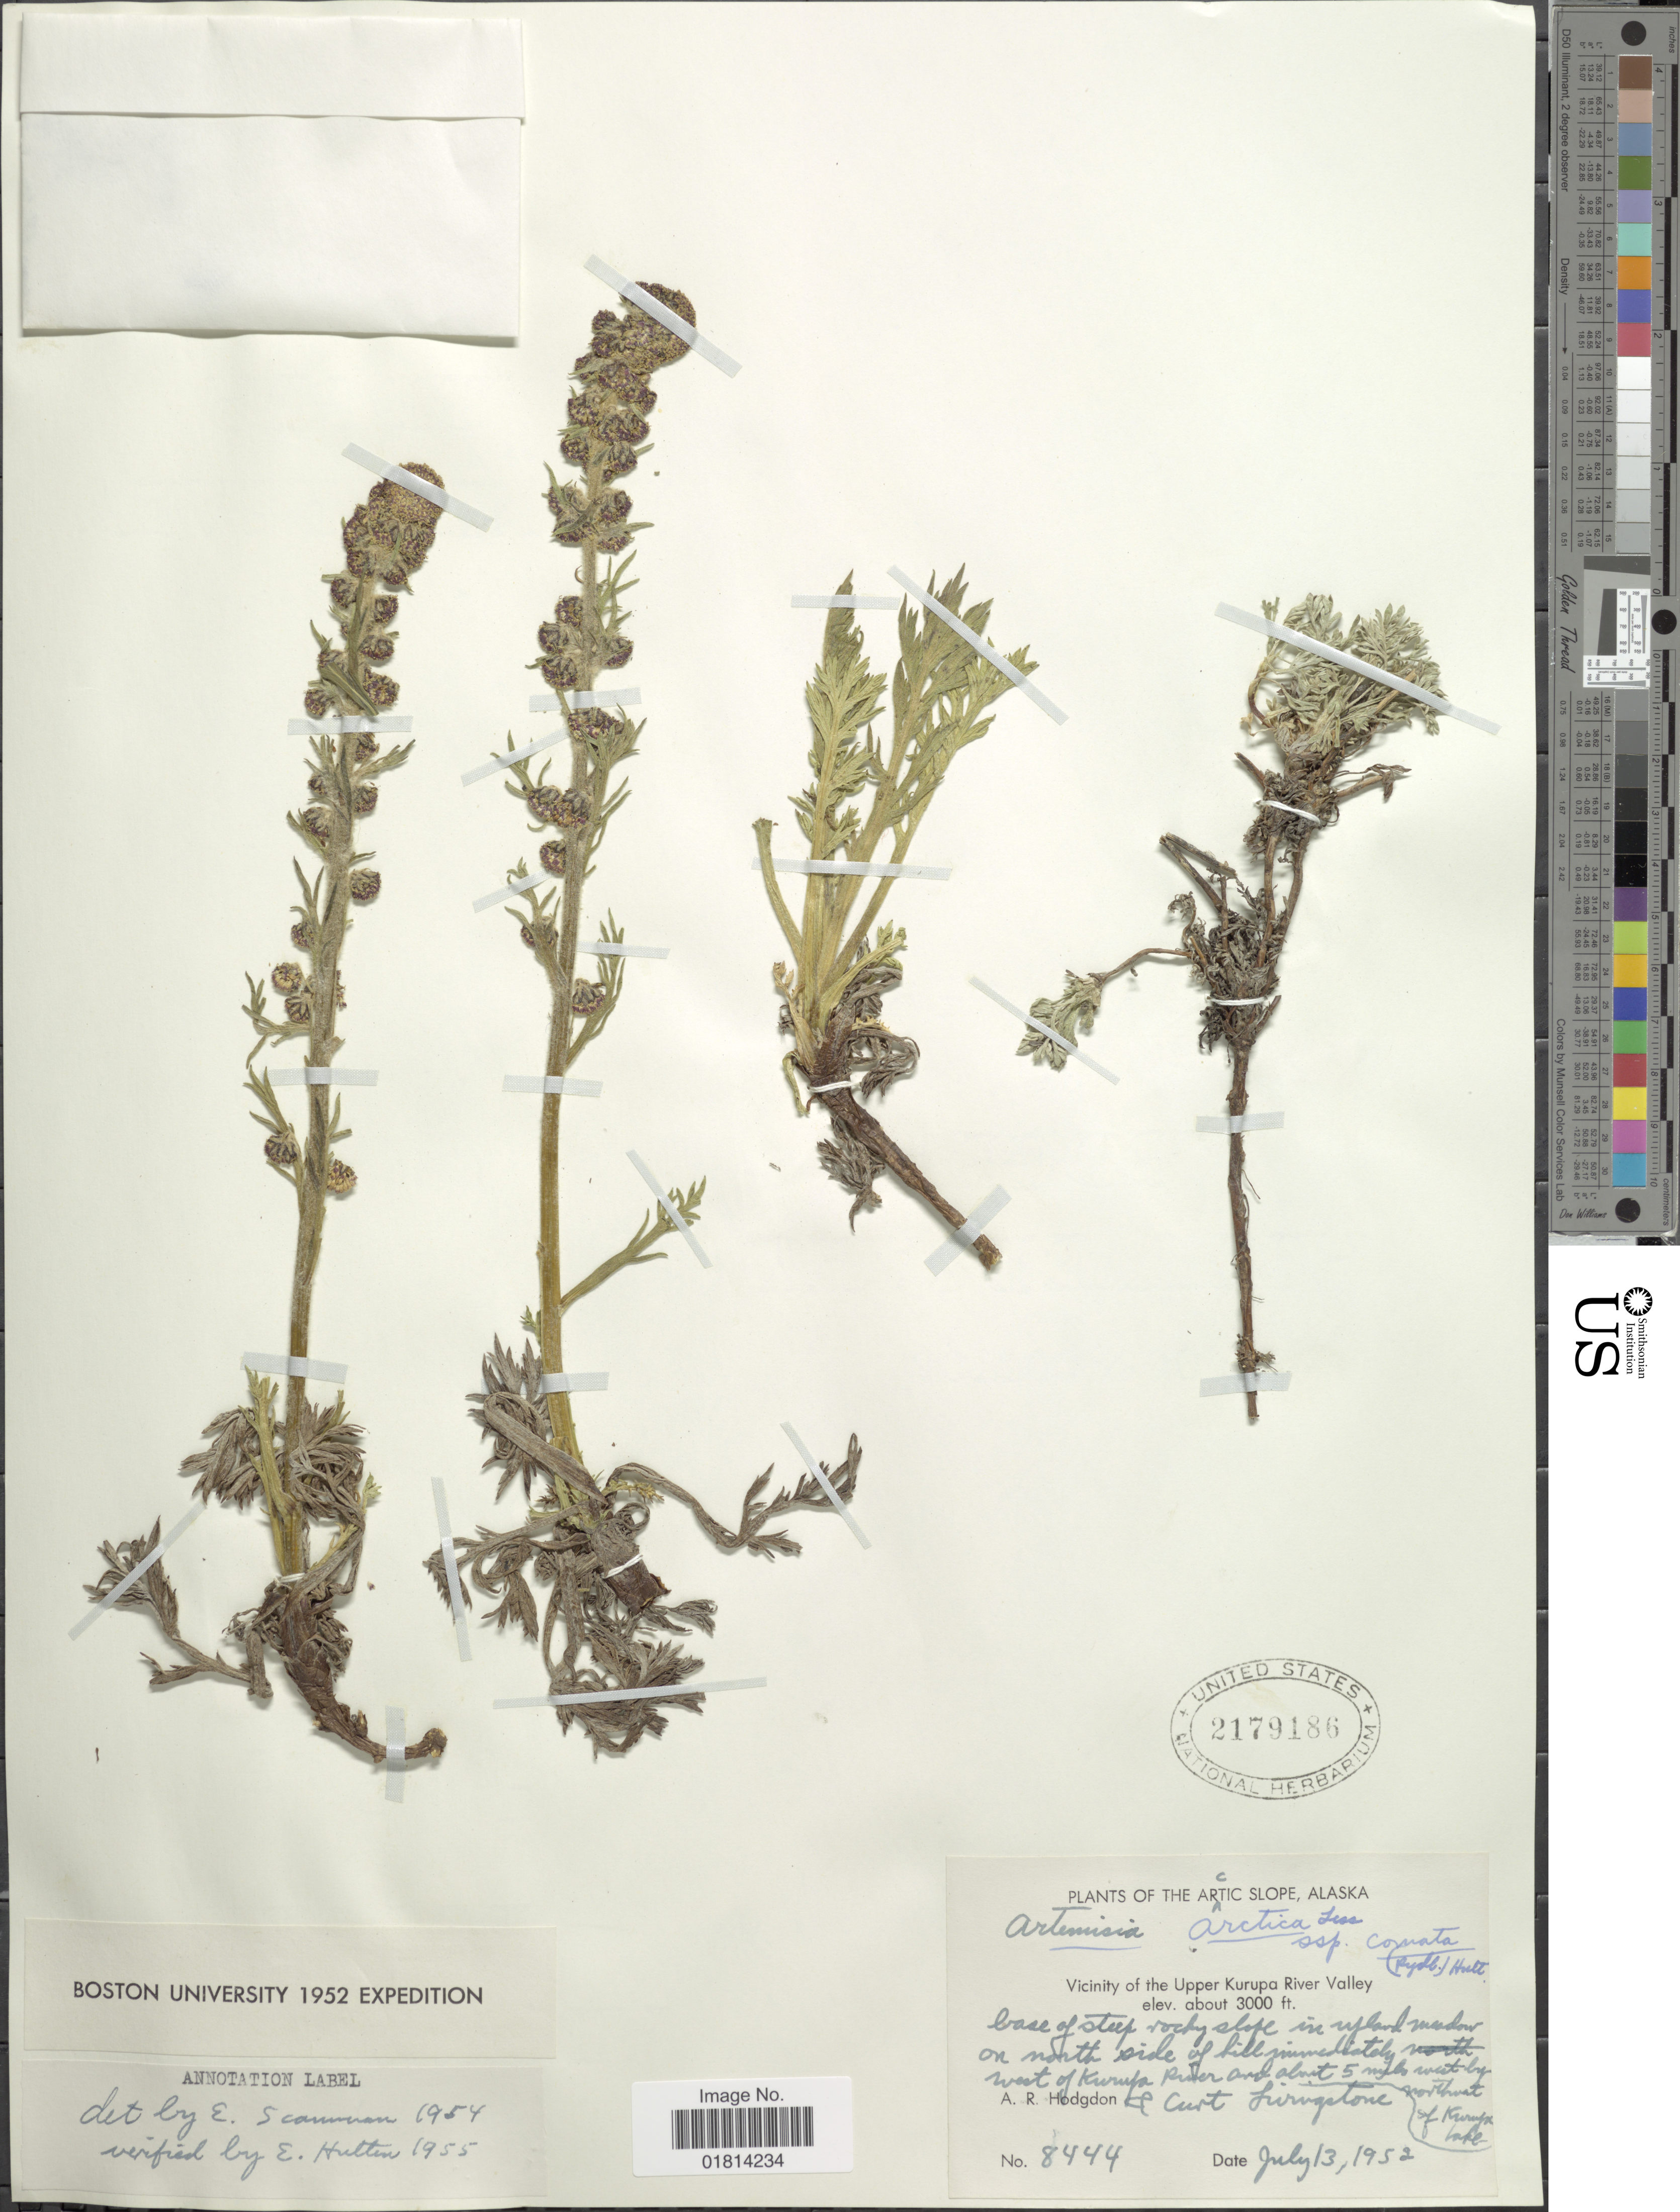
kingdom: Plantae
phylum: Tracheophyta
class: Magnoliopsida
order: Asterales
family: Asteraceae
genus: Artemisia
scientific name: Artemisia arctica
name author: Less.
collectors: A. R. Hodgdon & C. Livingstone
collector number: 8444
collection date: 1952-07-13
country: United States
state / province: Alaska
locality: Arctic Slope, Alaska. Vicinity of Upper Kurupa River Valley. Base of steep rocky slope in upland meadow on north side of hill immediately west of Kurupa River and about 5 miles west by northwest of Kurupa Lake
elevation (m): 914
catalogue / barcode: US 2179186